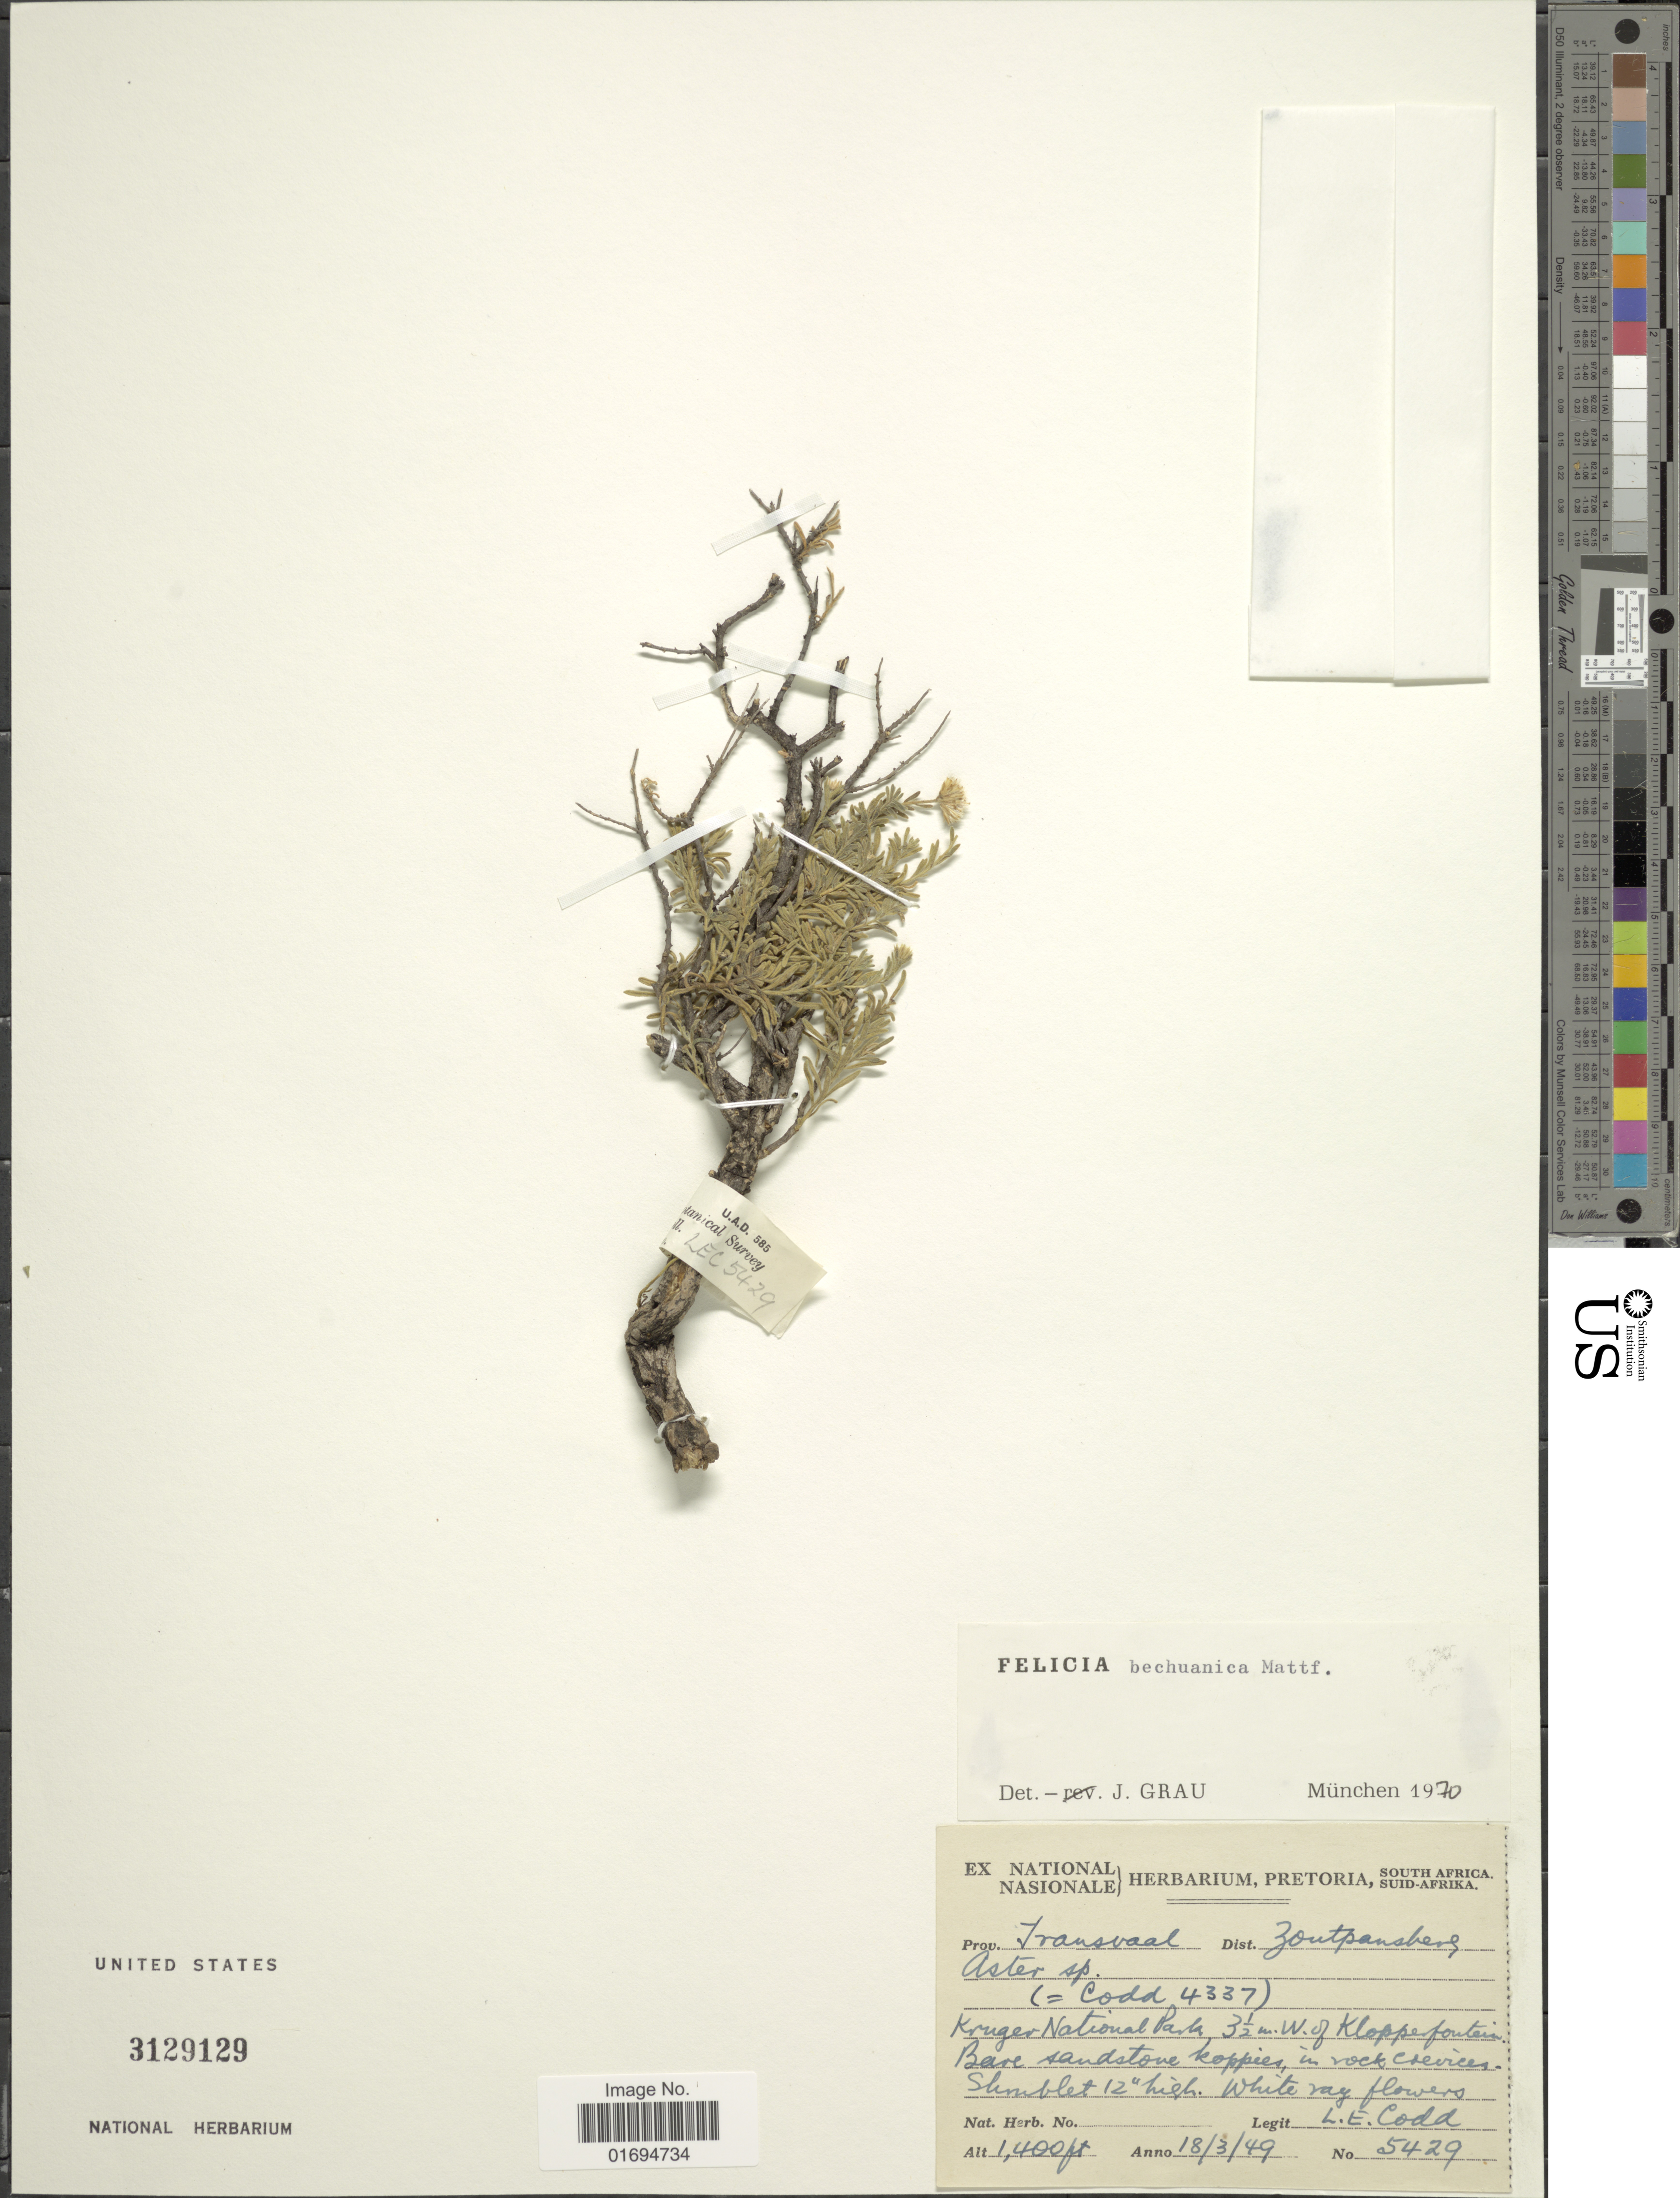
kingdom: Plantae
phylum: Tracheophyta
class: Magnoliopsida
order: Asterales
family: Asteraceae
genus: Felicia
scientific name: Felicia bechuanica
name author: Mattf.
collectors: L. Codd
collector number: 5429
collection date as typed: Transcribed d/m/y: 18/3/49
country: South Africa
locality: Transvaal, Zoutpansberg. Kruger National Park 3 1/2 m. W. of Klopperfontein.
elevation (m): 427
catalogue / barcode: US 3129129